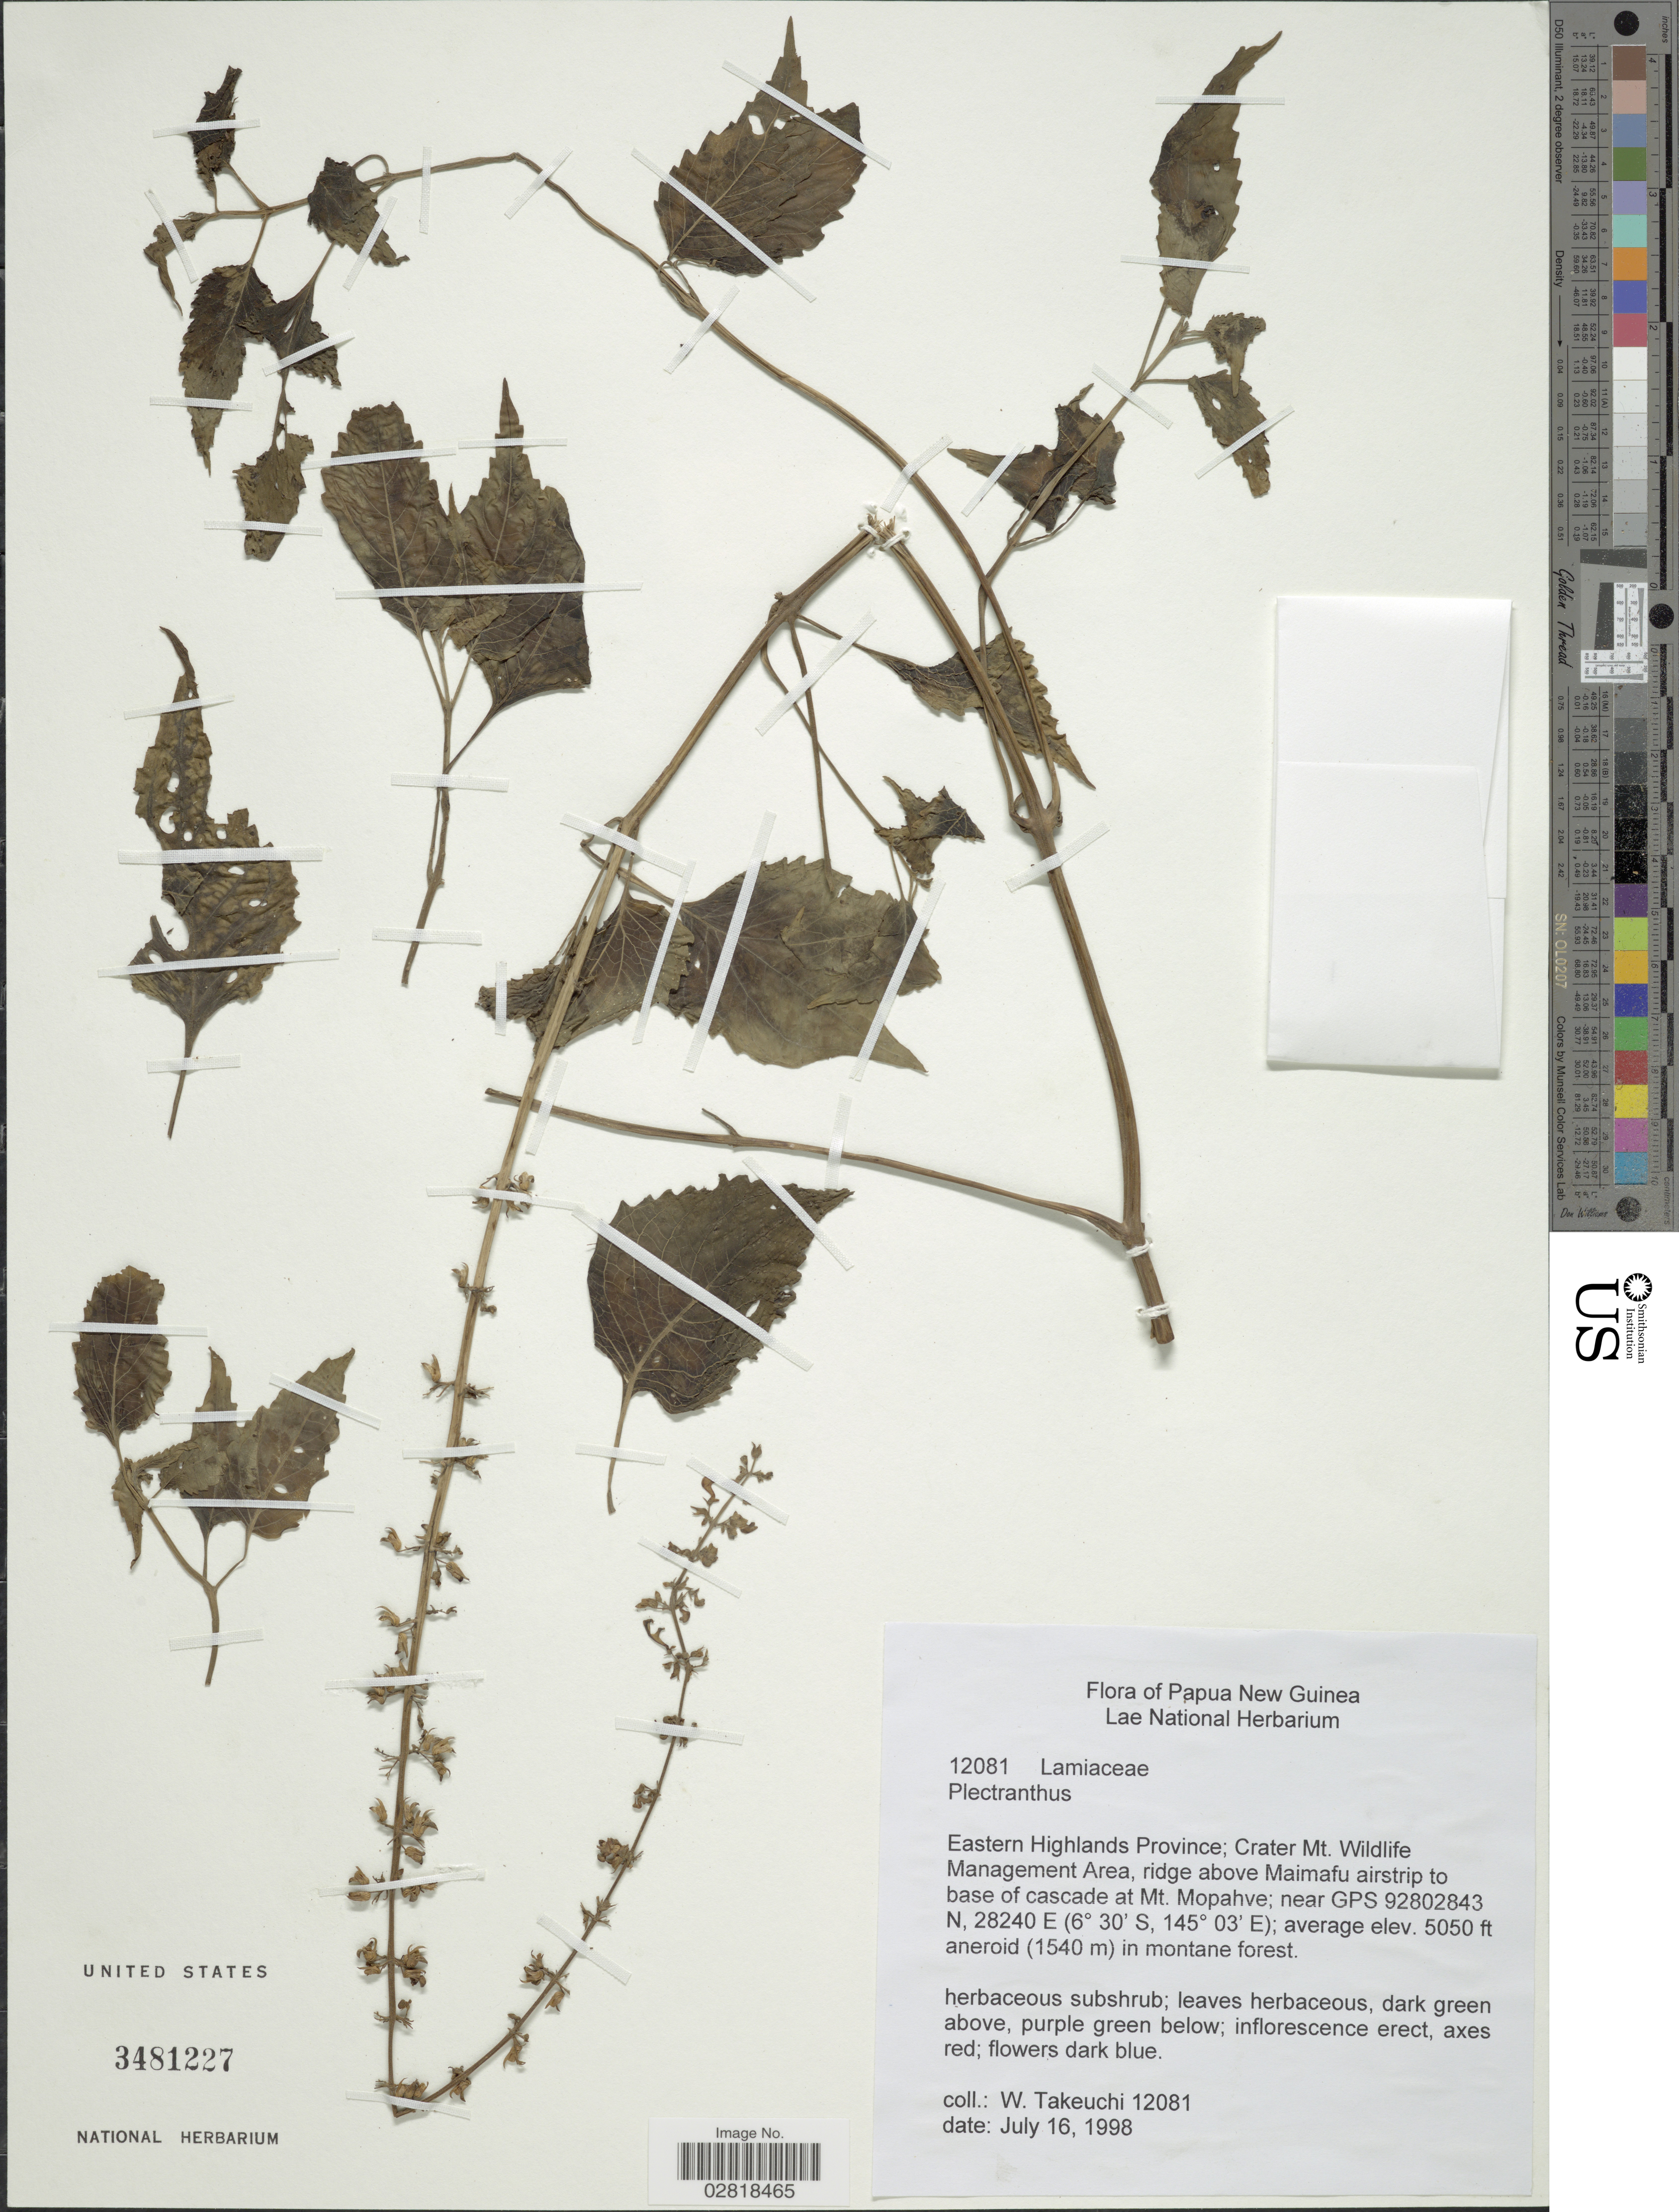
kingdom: Plantae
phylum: Tracheophyta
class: Magnoliopsida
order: Lamiales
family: Lamiaceae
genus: Plectranthus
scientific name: Plectranthus sp.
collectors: W. Takeuchi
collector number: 12081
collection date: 1998-07-16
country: Papua New Guinea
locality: Eastern Highlands Province; Crater Mt. Wildlife Management Area, ridge above Maimafu airstrip to base of cascade at Mt. Mopahve; near GPS 92802843 N, 28240 E.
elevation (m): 1539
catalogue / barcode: US 3481227